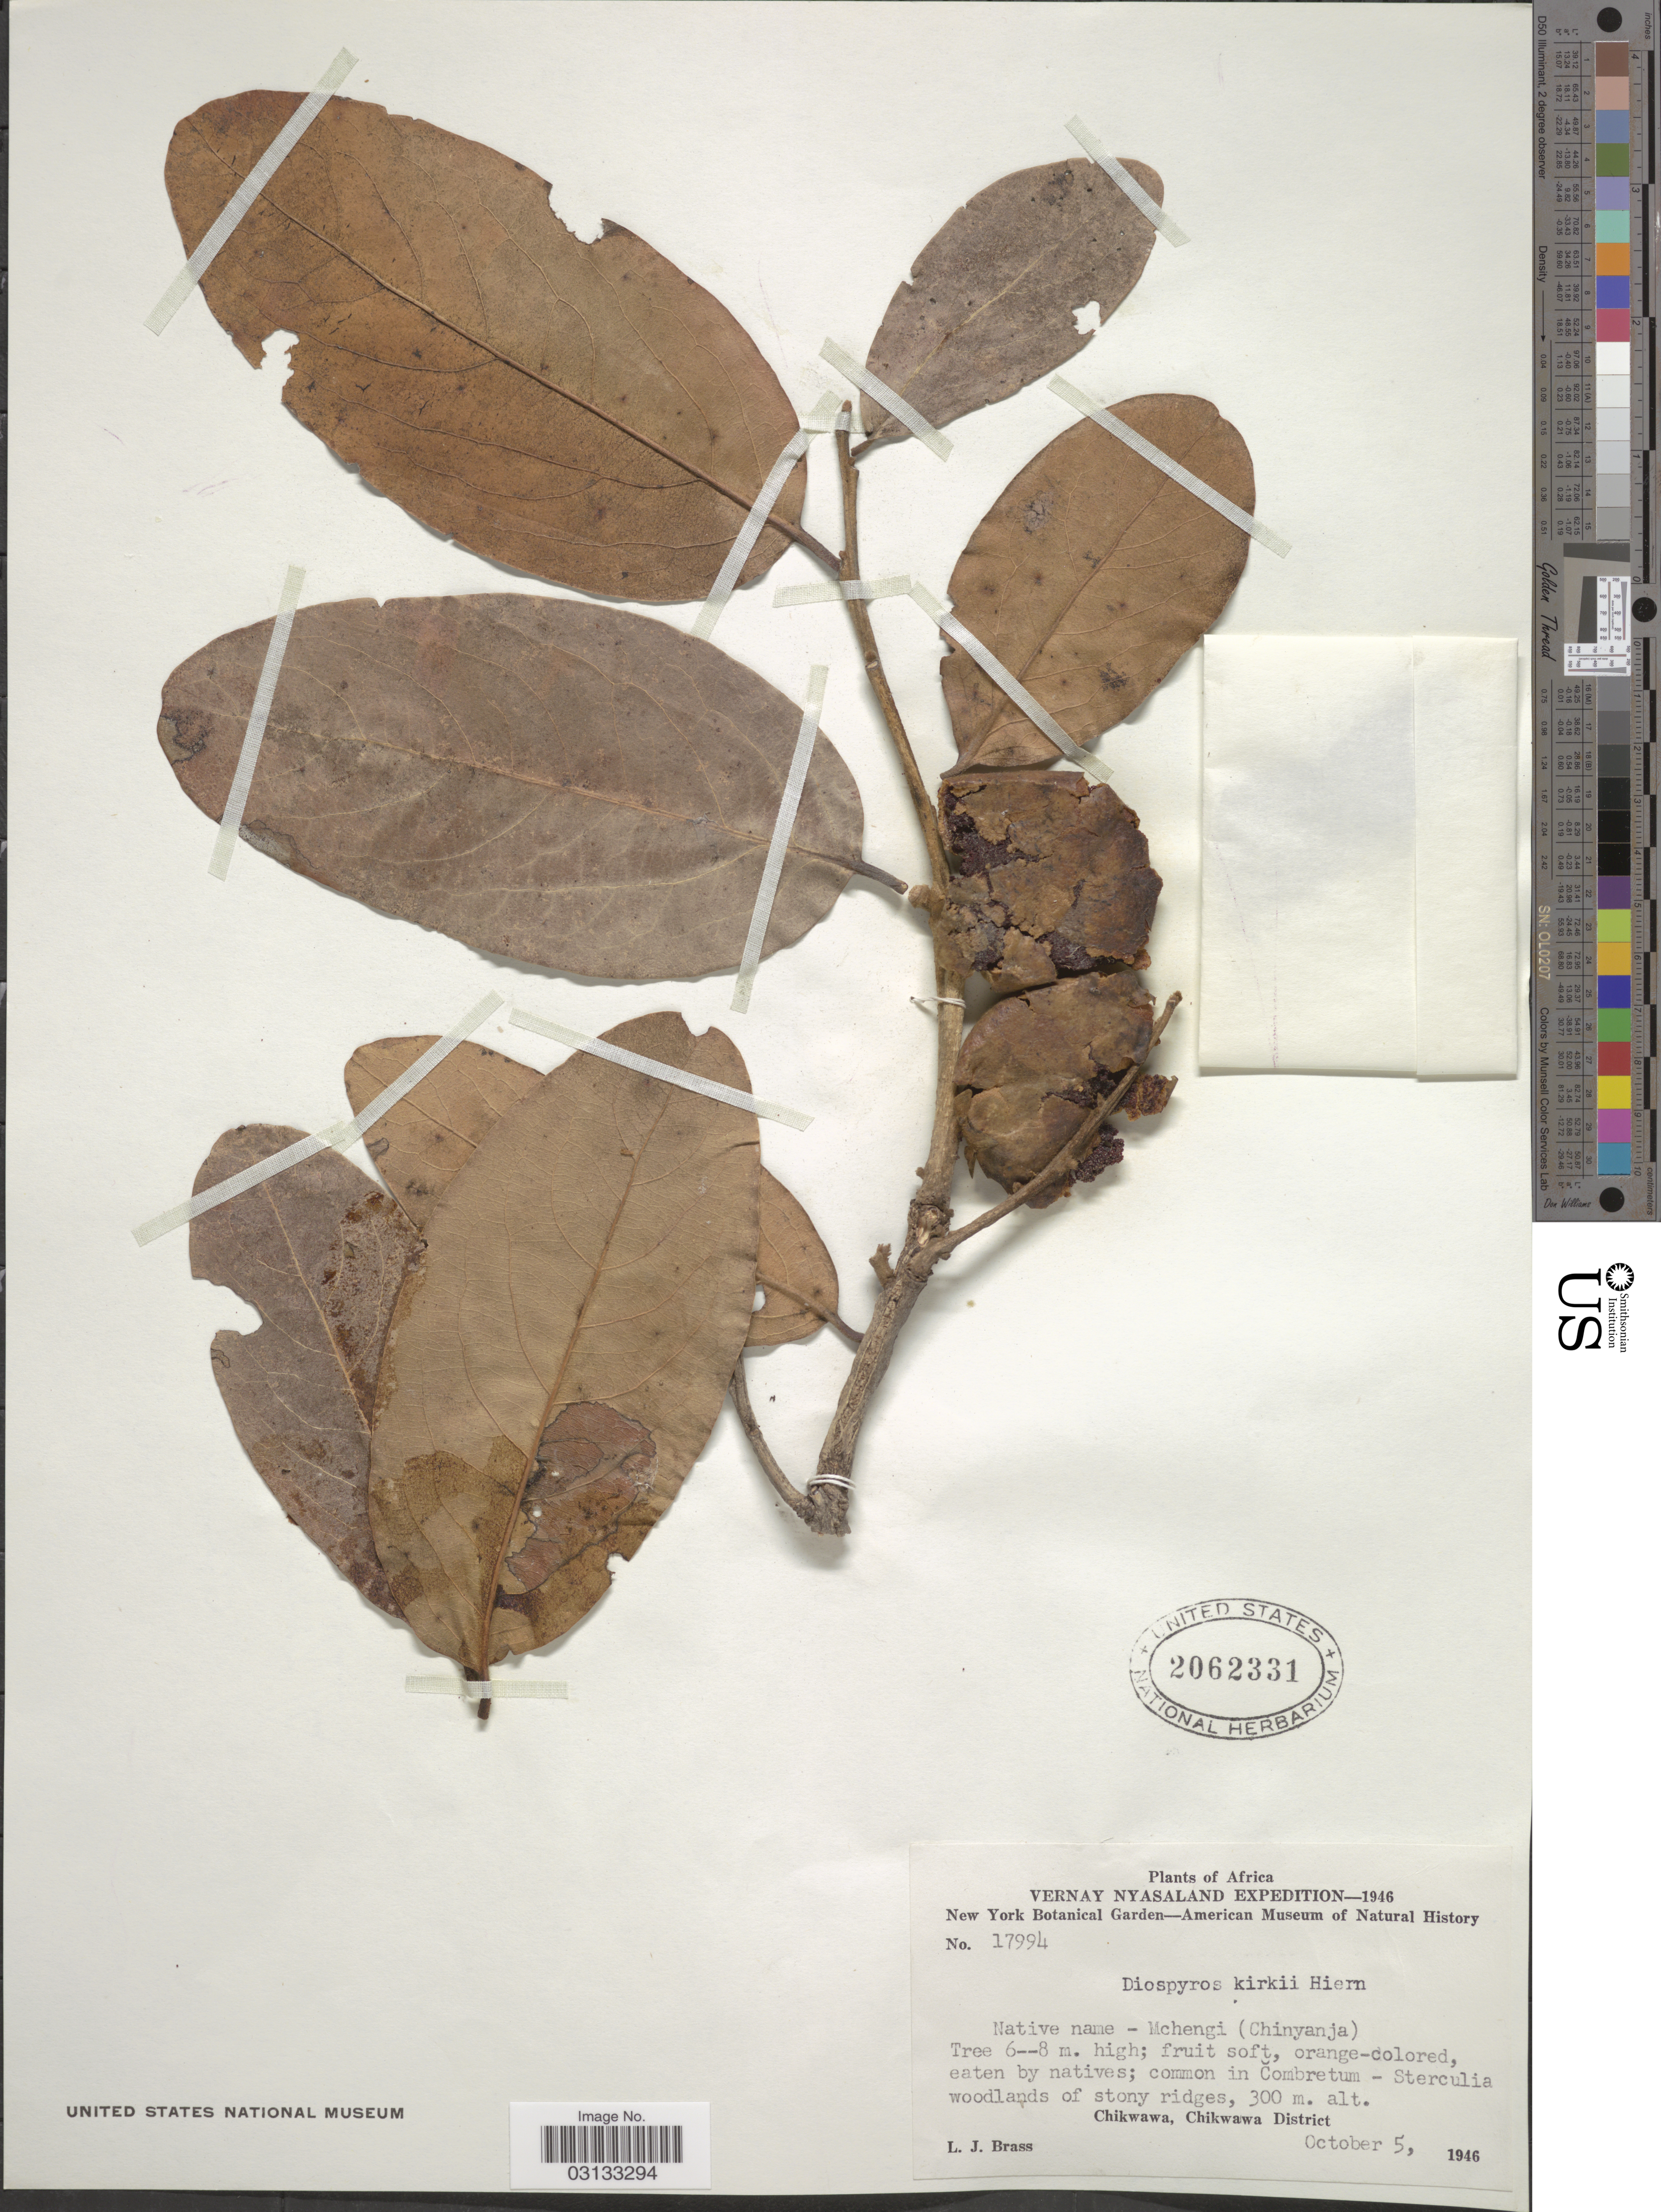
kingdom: Plantae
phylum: Tracheophyta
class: Magnoliopsida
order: Ericales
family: Ebenaceae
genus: Diospyros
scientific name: Diospyros kirkii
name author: Hiern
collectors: L. J. Brass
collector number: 17994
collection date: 1946-10-05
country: Malawi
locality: Vernay Nyasaland, Chikwawa, Chikwawa District.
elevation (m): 300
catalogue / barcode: US 2062331